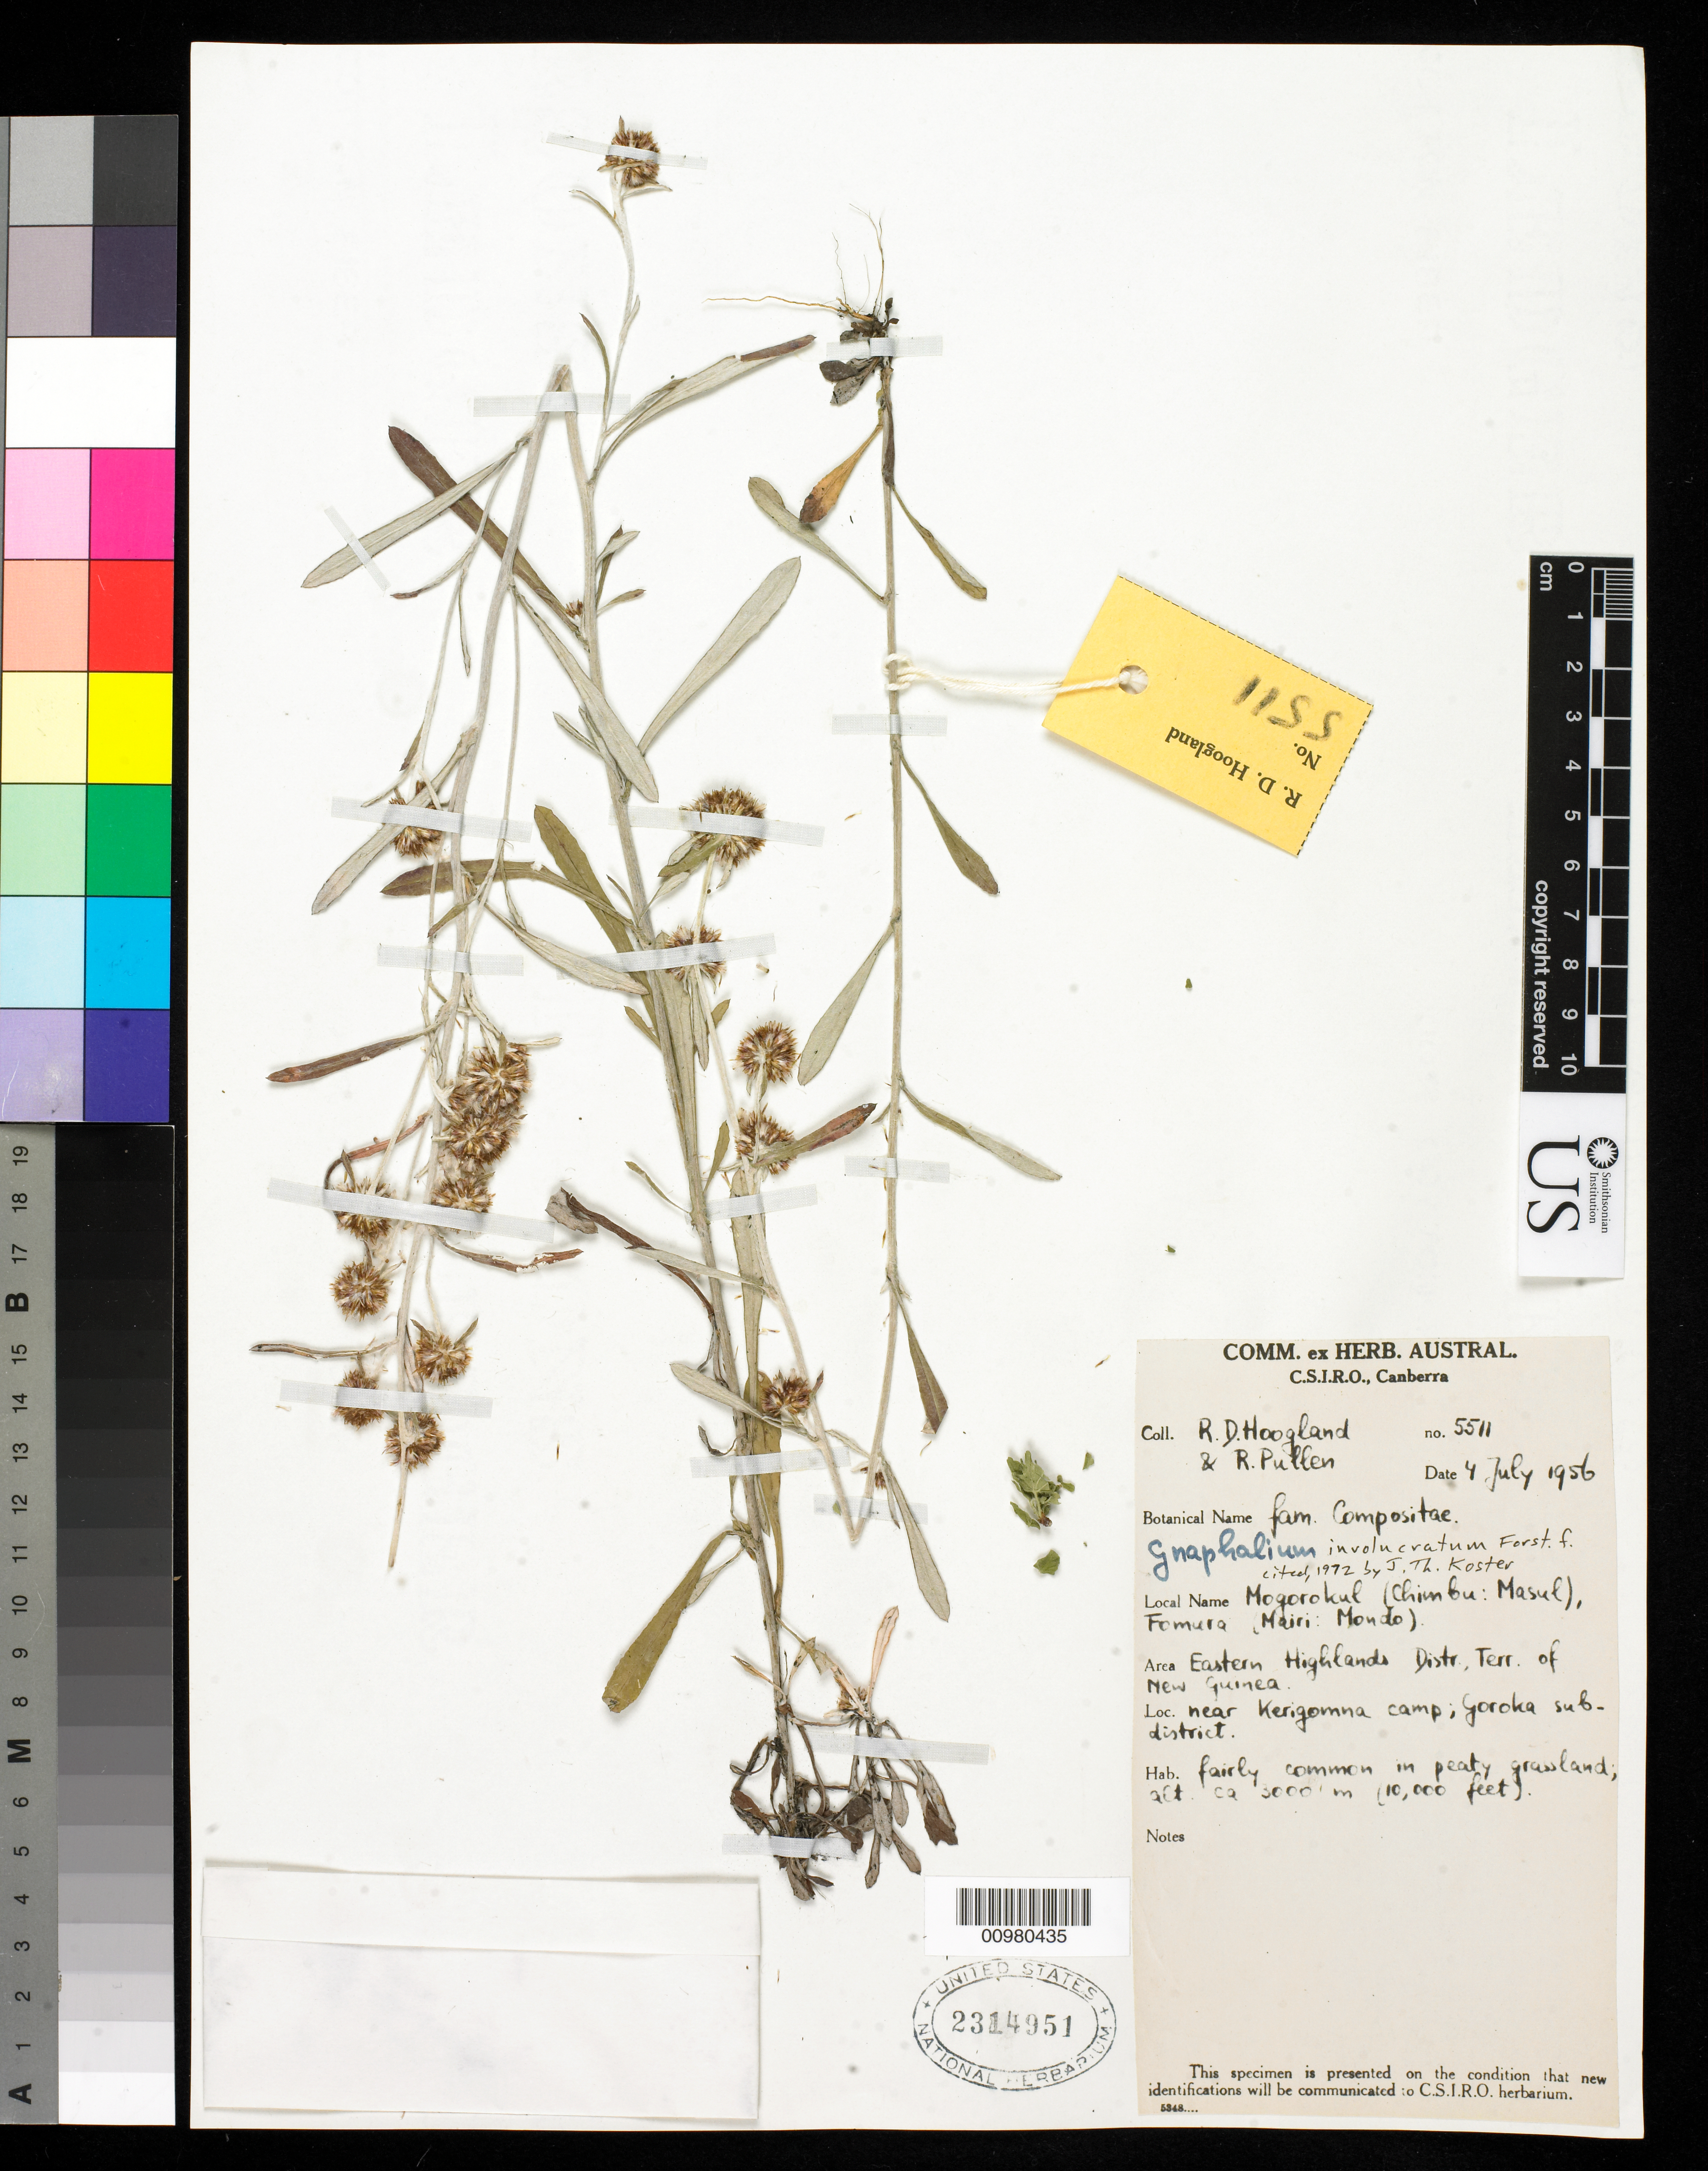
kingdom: Plantae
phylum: Tracheophyta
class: Magnoliopsida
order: Asterales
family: Asteraceae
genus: Euchiton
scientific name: Euchiton involucratus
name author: (G. Forst.) Holub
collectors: R. D. Hoogland & R. Pullen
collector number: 5511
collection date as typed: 04 Jul 1956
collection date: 1956-07-04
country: Papua New Guinea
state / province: Eastern Highlands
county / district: Goroka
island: New Guinea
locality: near Kerigomna camp.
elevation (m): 3000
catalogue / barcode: US 2314951